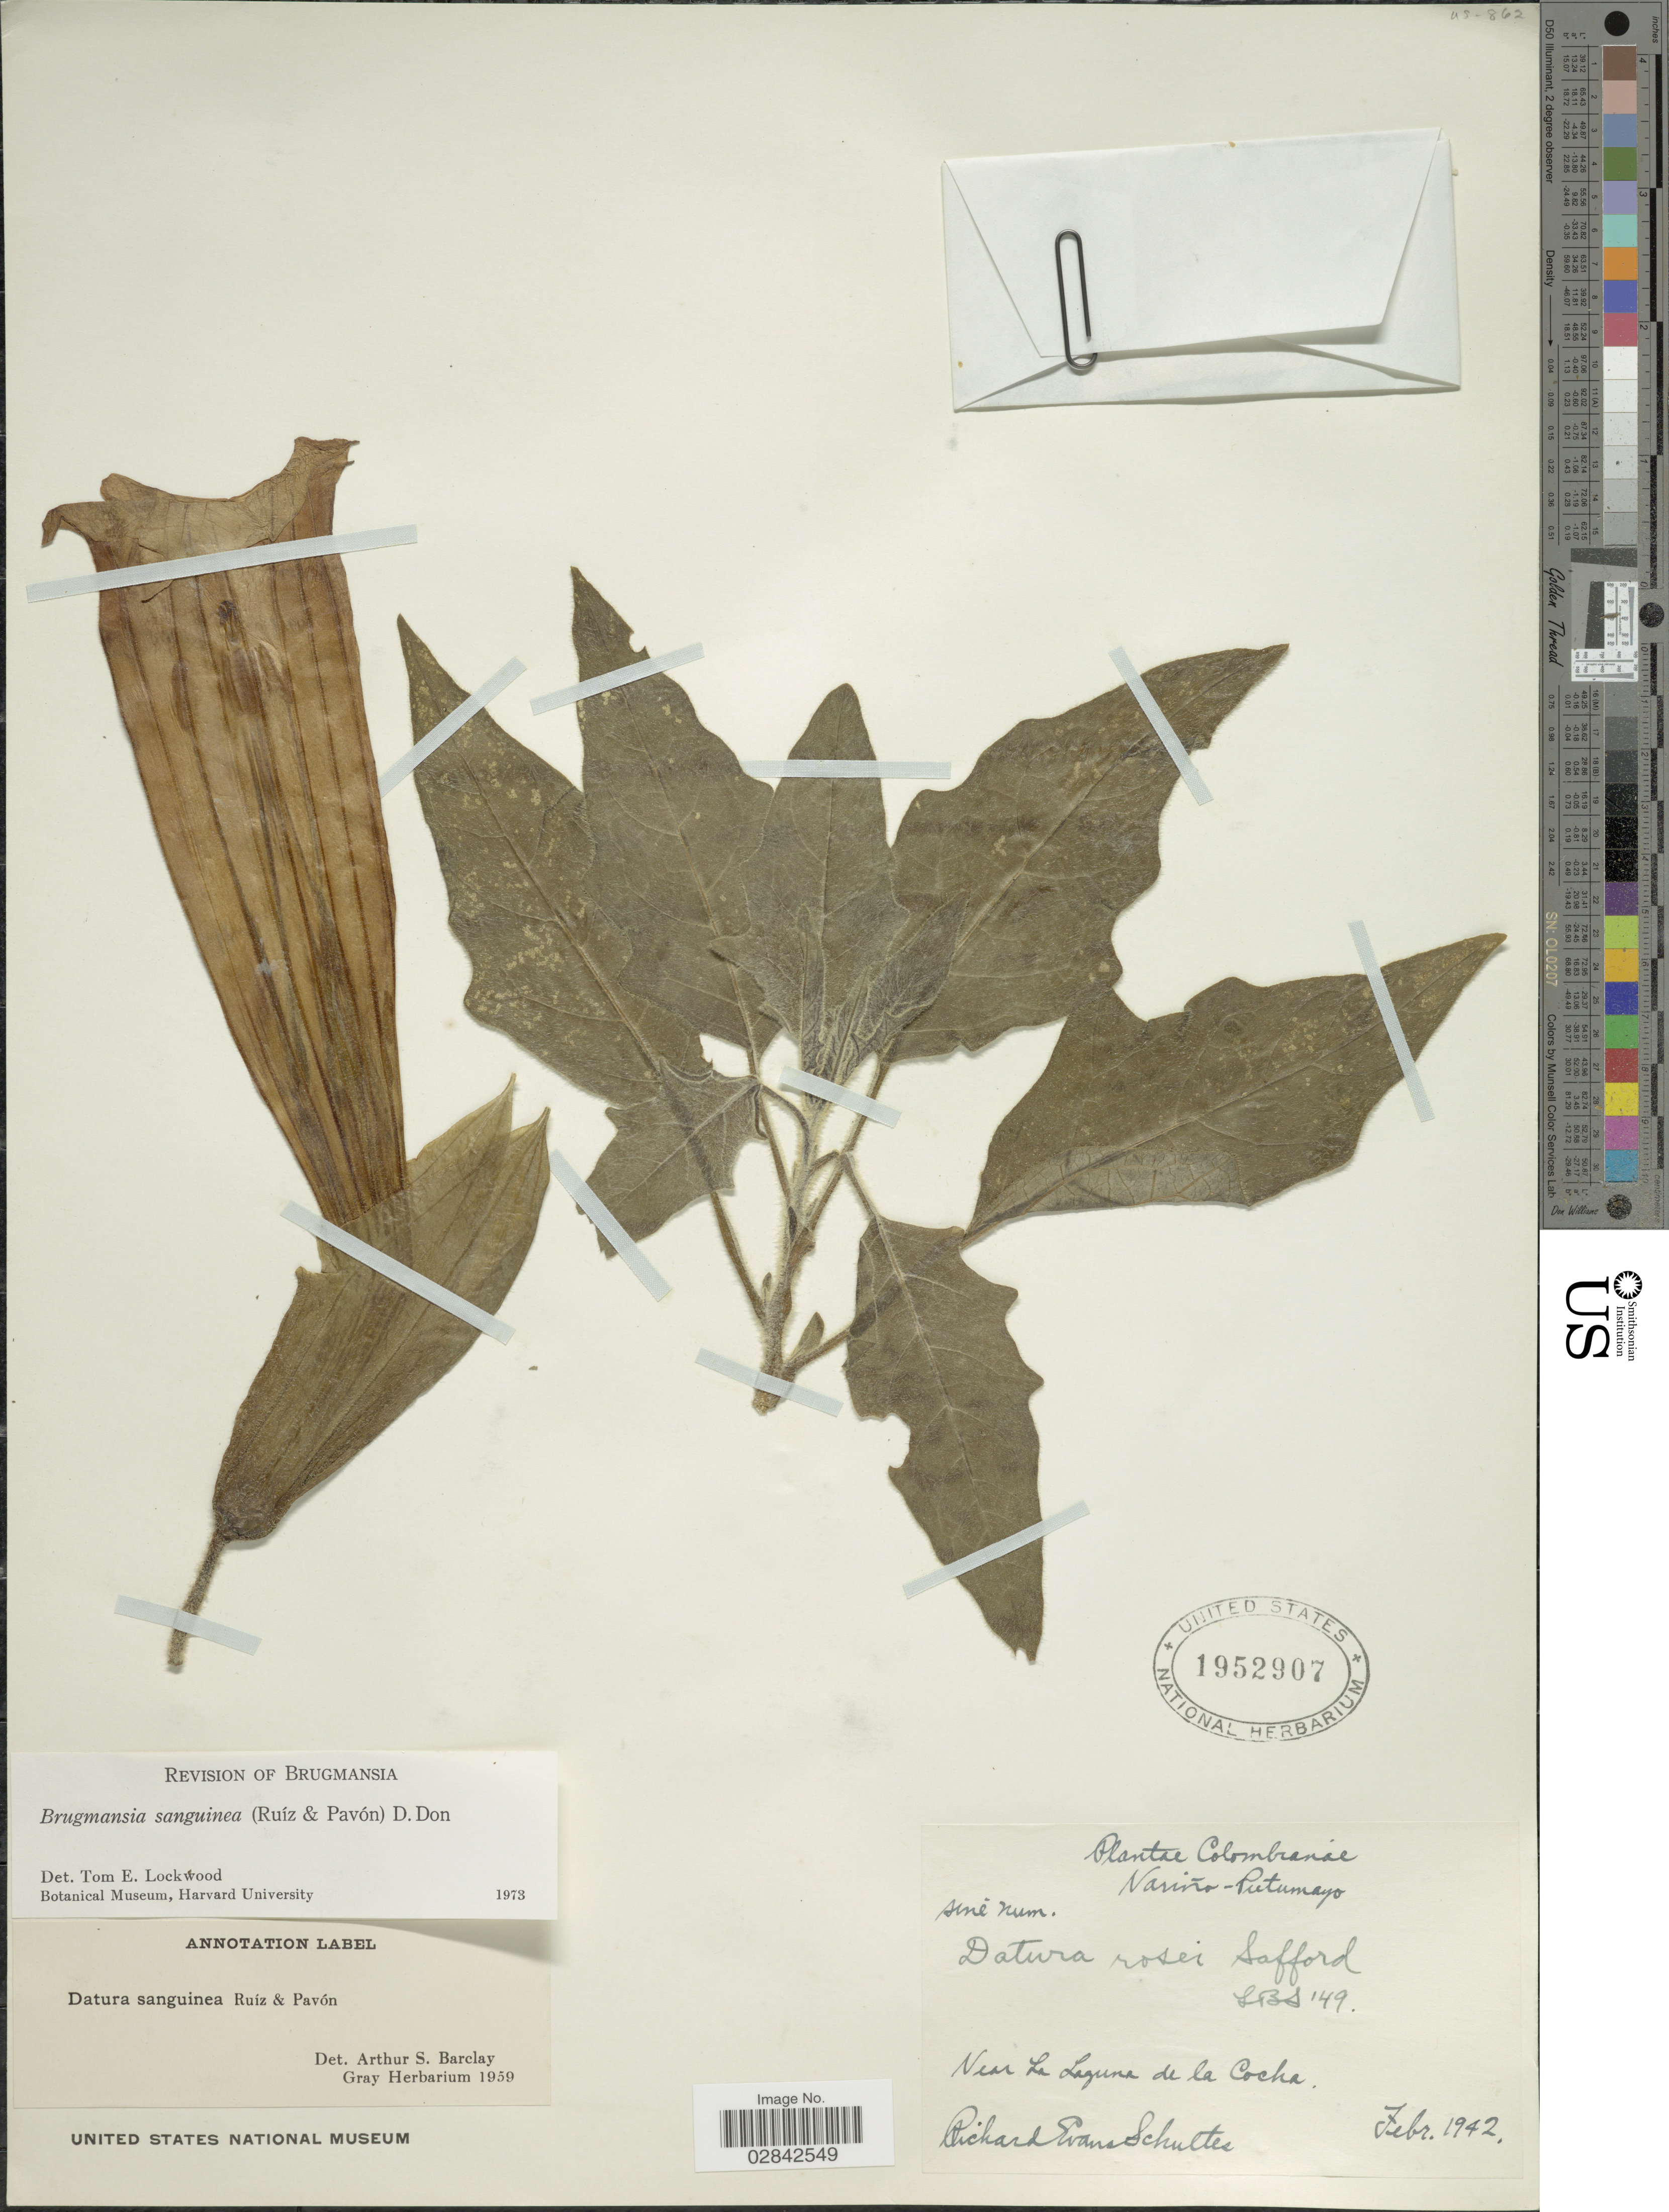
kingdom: Plantae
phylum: Tracheophyta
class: Magnoliopsida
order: Solanales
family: Solanaceae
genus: Brugmansia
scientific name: Brugmansia sanguinea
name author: (Ruiz & Pav.) D. Don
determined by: Lockwood, T. E.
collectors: R. E. Schultes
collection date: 1942-02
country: Colombia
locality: Nariño-Putumayo. Near La Laguna de la Cocha.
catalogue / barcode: US 1952907